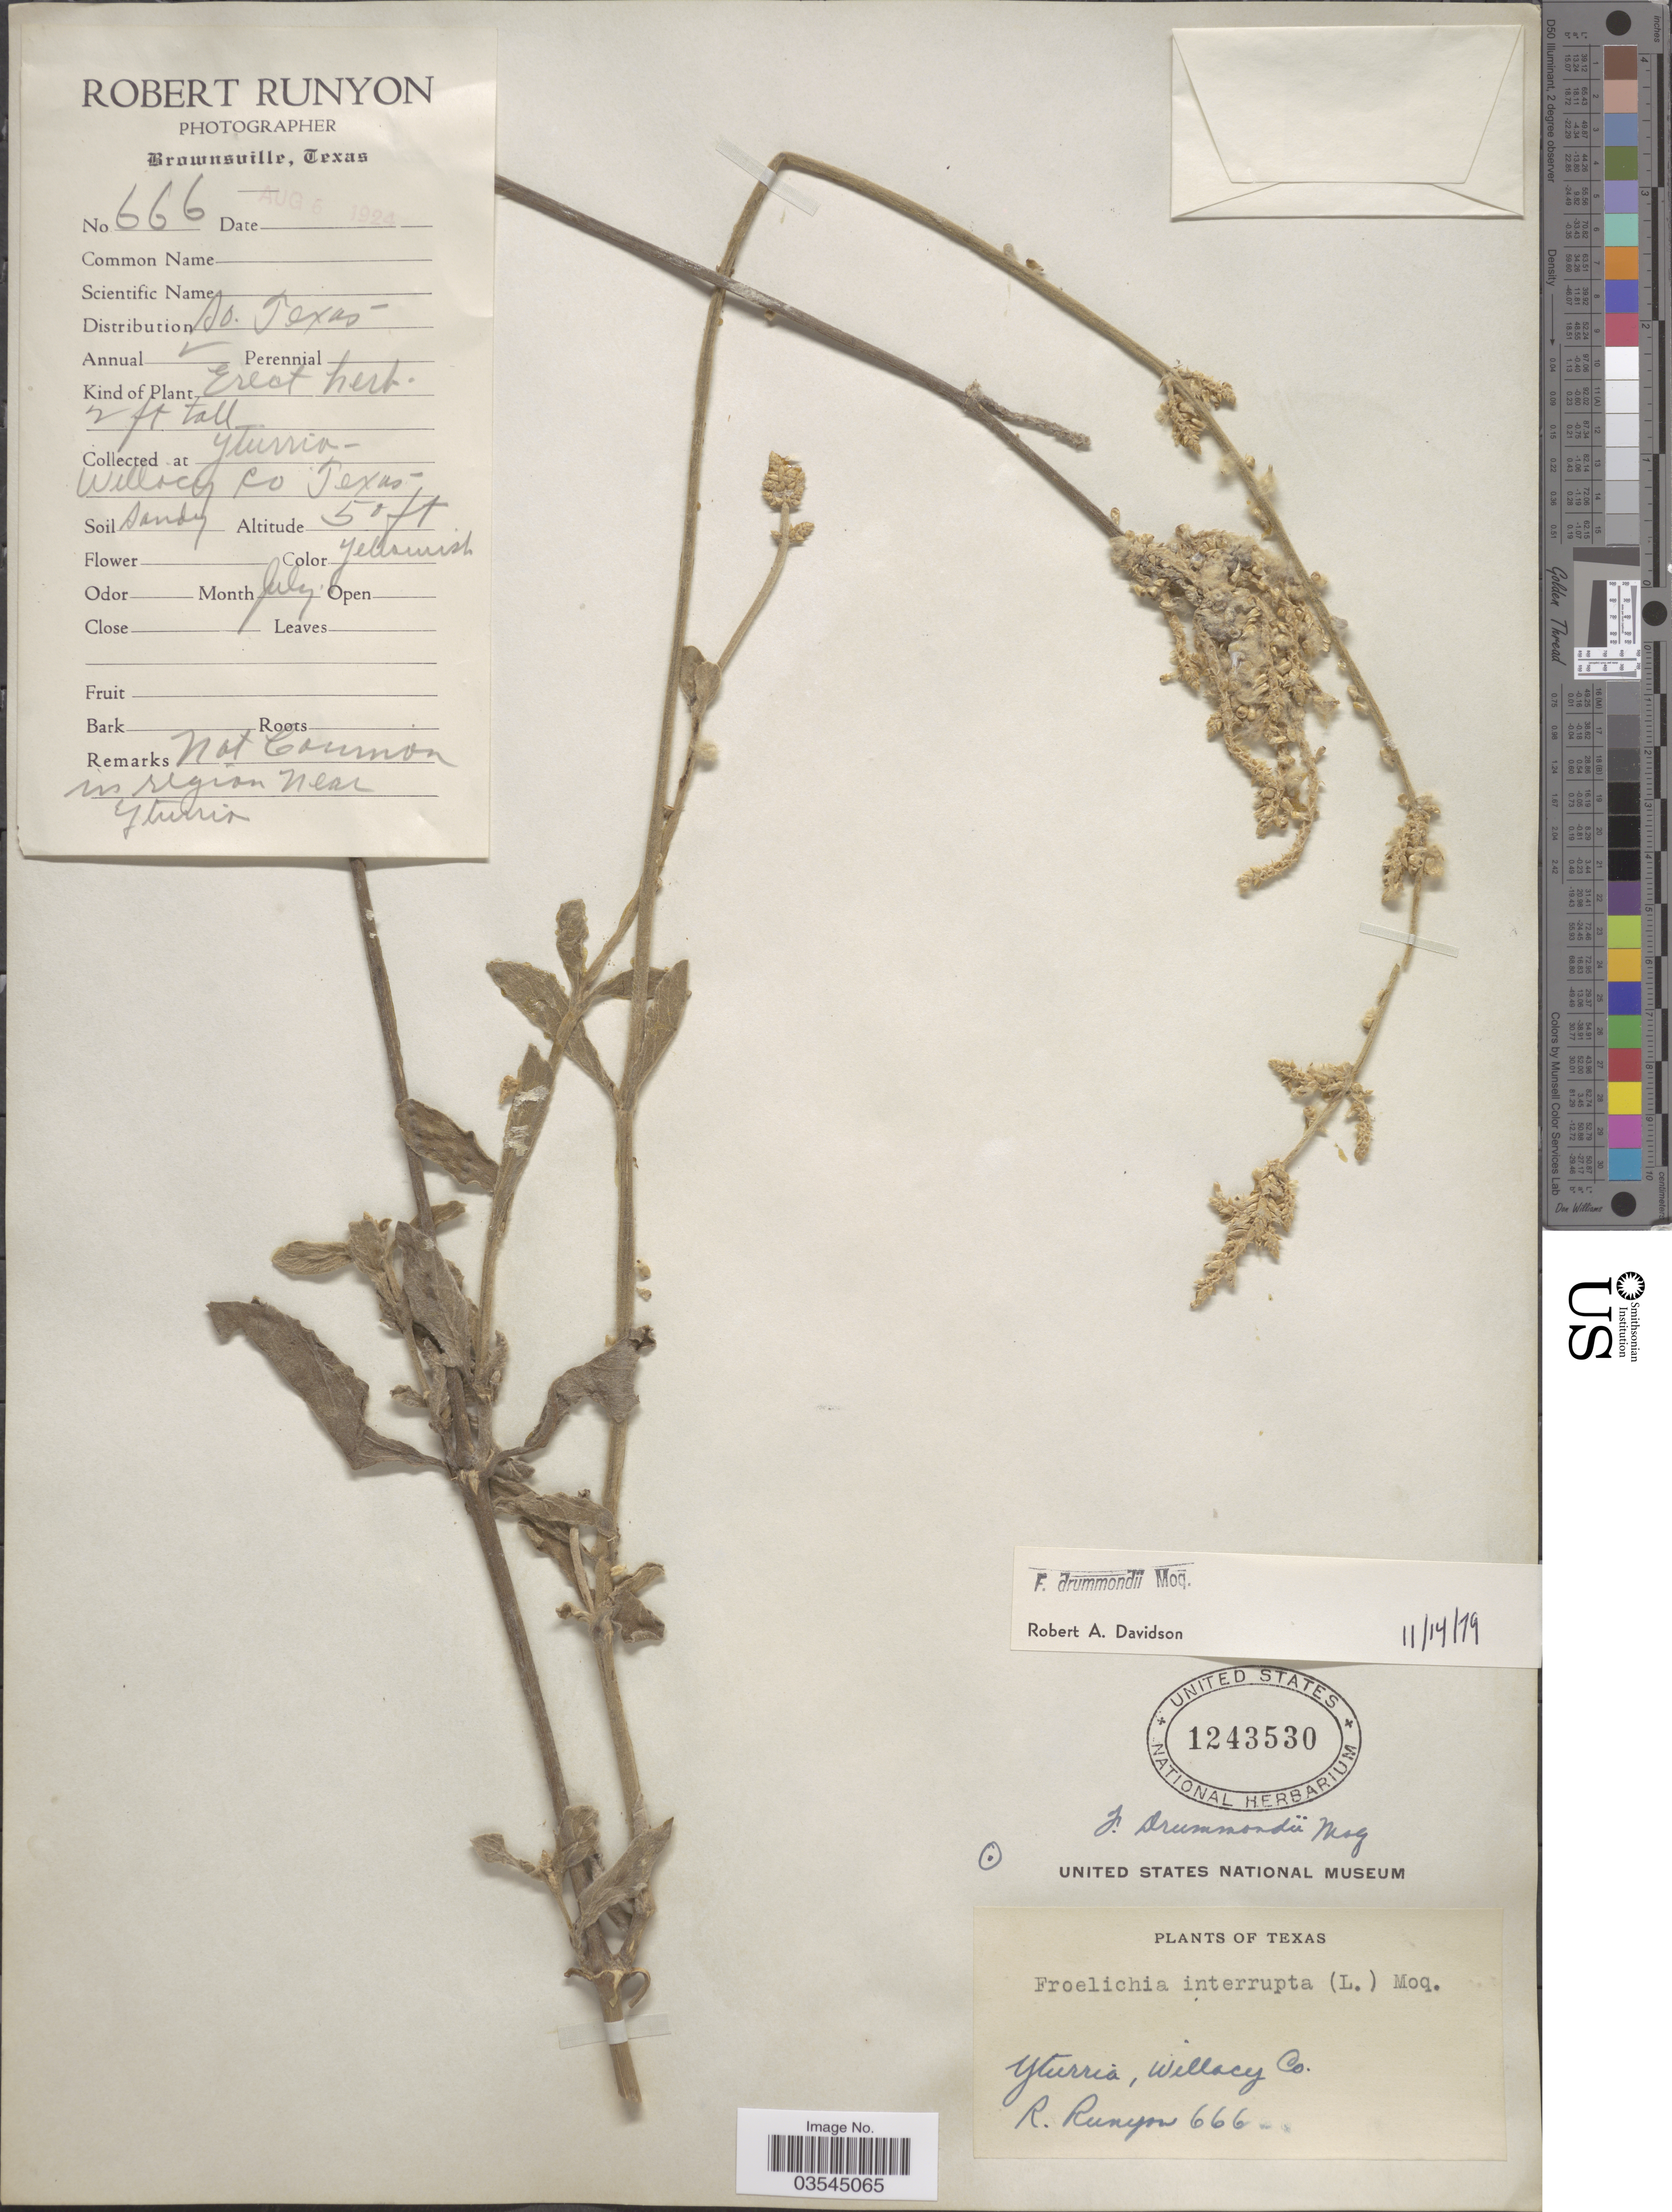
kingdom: Plantae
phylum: Tracheophyta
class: Magnoliopsida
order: Caryophyllales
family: Amaranthaceae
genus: Froelichia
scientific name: Froelichia interrupta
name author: (L.) Moq.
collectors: R. Runyon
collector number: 666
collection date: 1924-08-06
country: United States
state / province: Texas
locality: Yturria- Willacy Co.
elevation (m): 15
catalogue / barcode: US 1243530